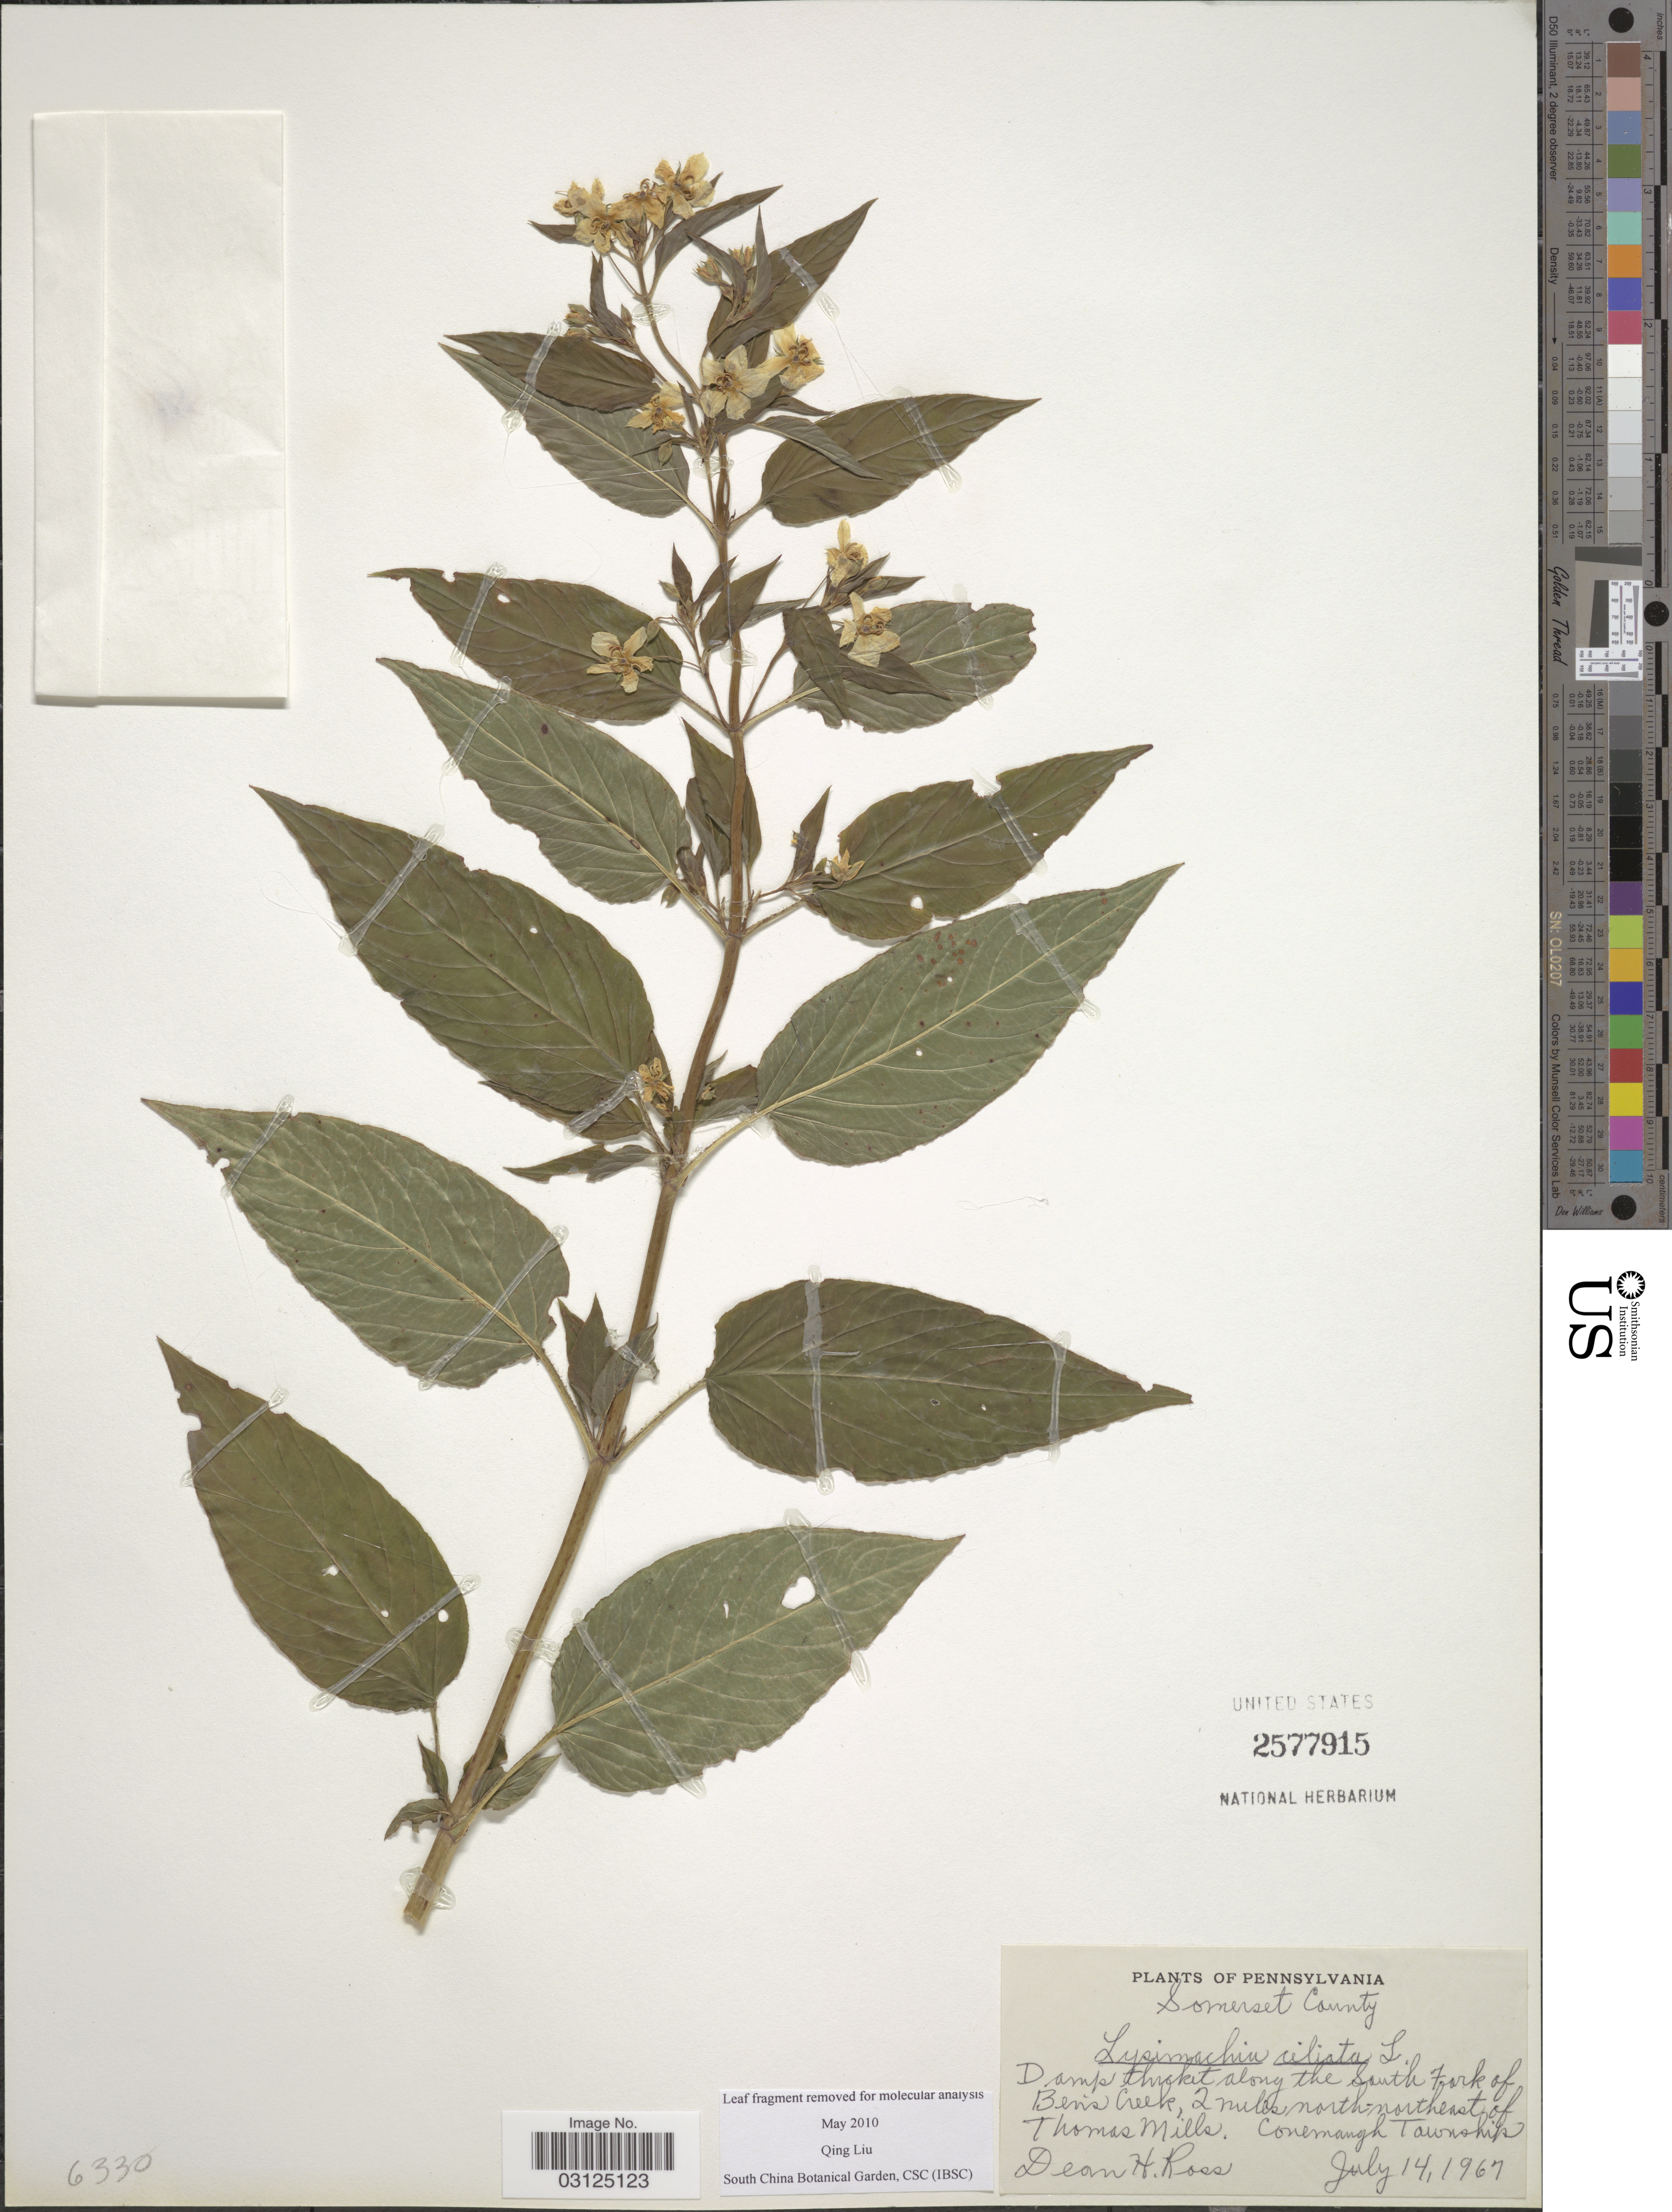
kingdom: Plantae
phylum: Tracheophyta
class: Magnoliopsida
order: Ericales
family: Primulaceae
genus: Lysimachia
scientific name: Lysimachia ciliata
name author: L.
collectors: D. Ross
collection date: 1967-07-14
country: United States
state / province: Pennsylvania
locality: Somerset County. Damp thicket along the South Fork of Ben's Creek, 2 miles north-northeast of Thomas Mills. Conemangh Township.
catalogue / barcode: US 2577915